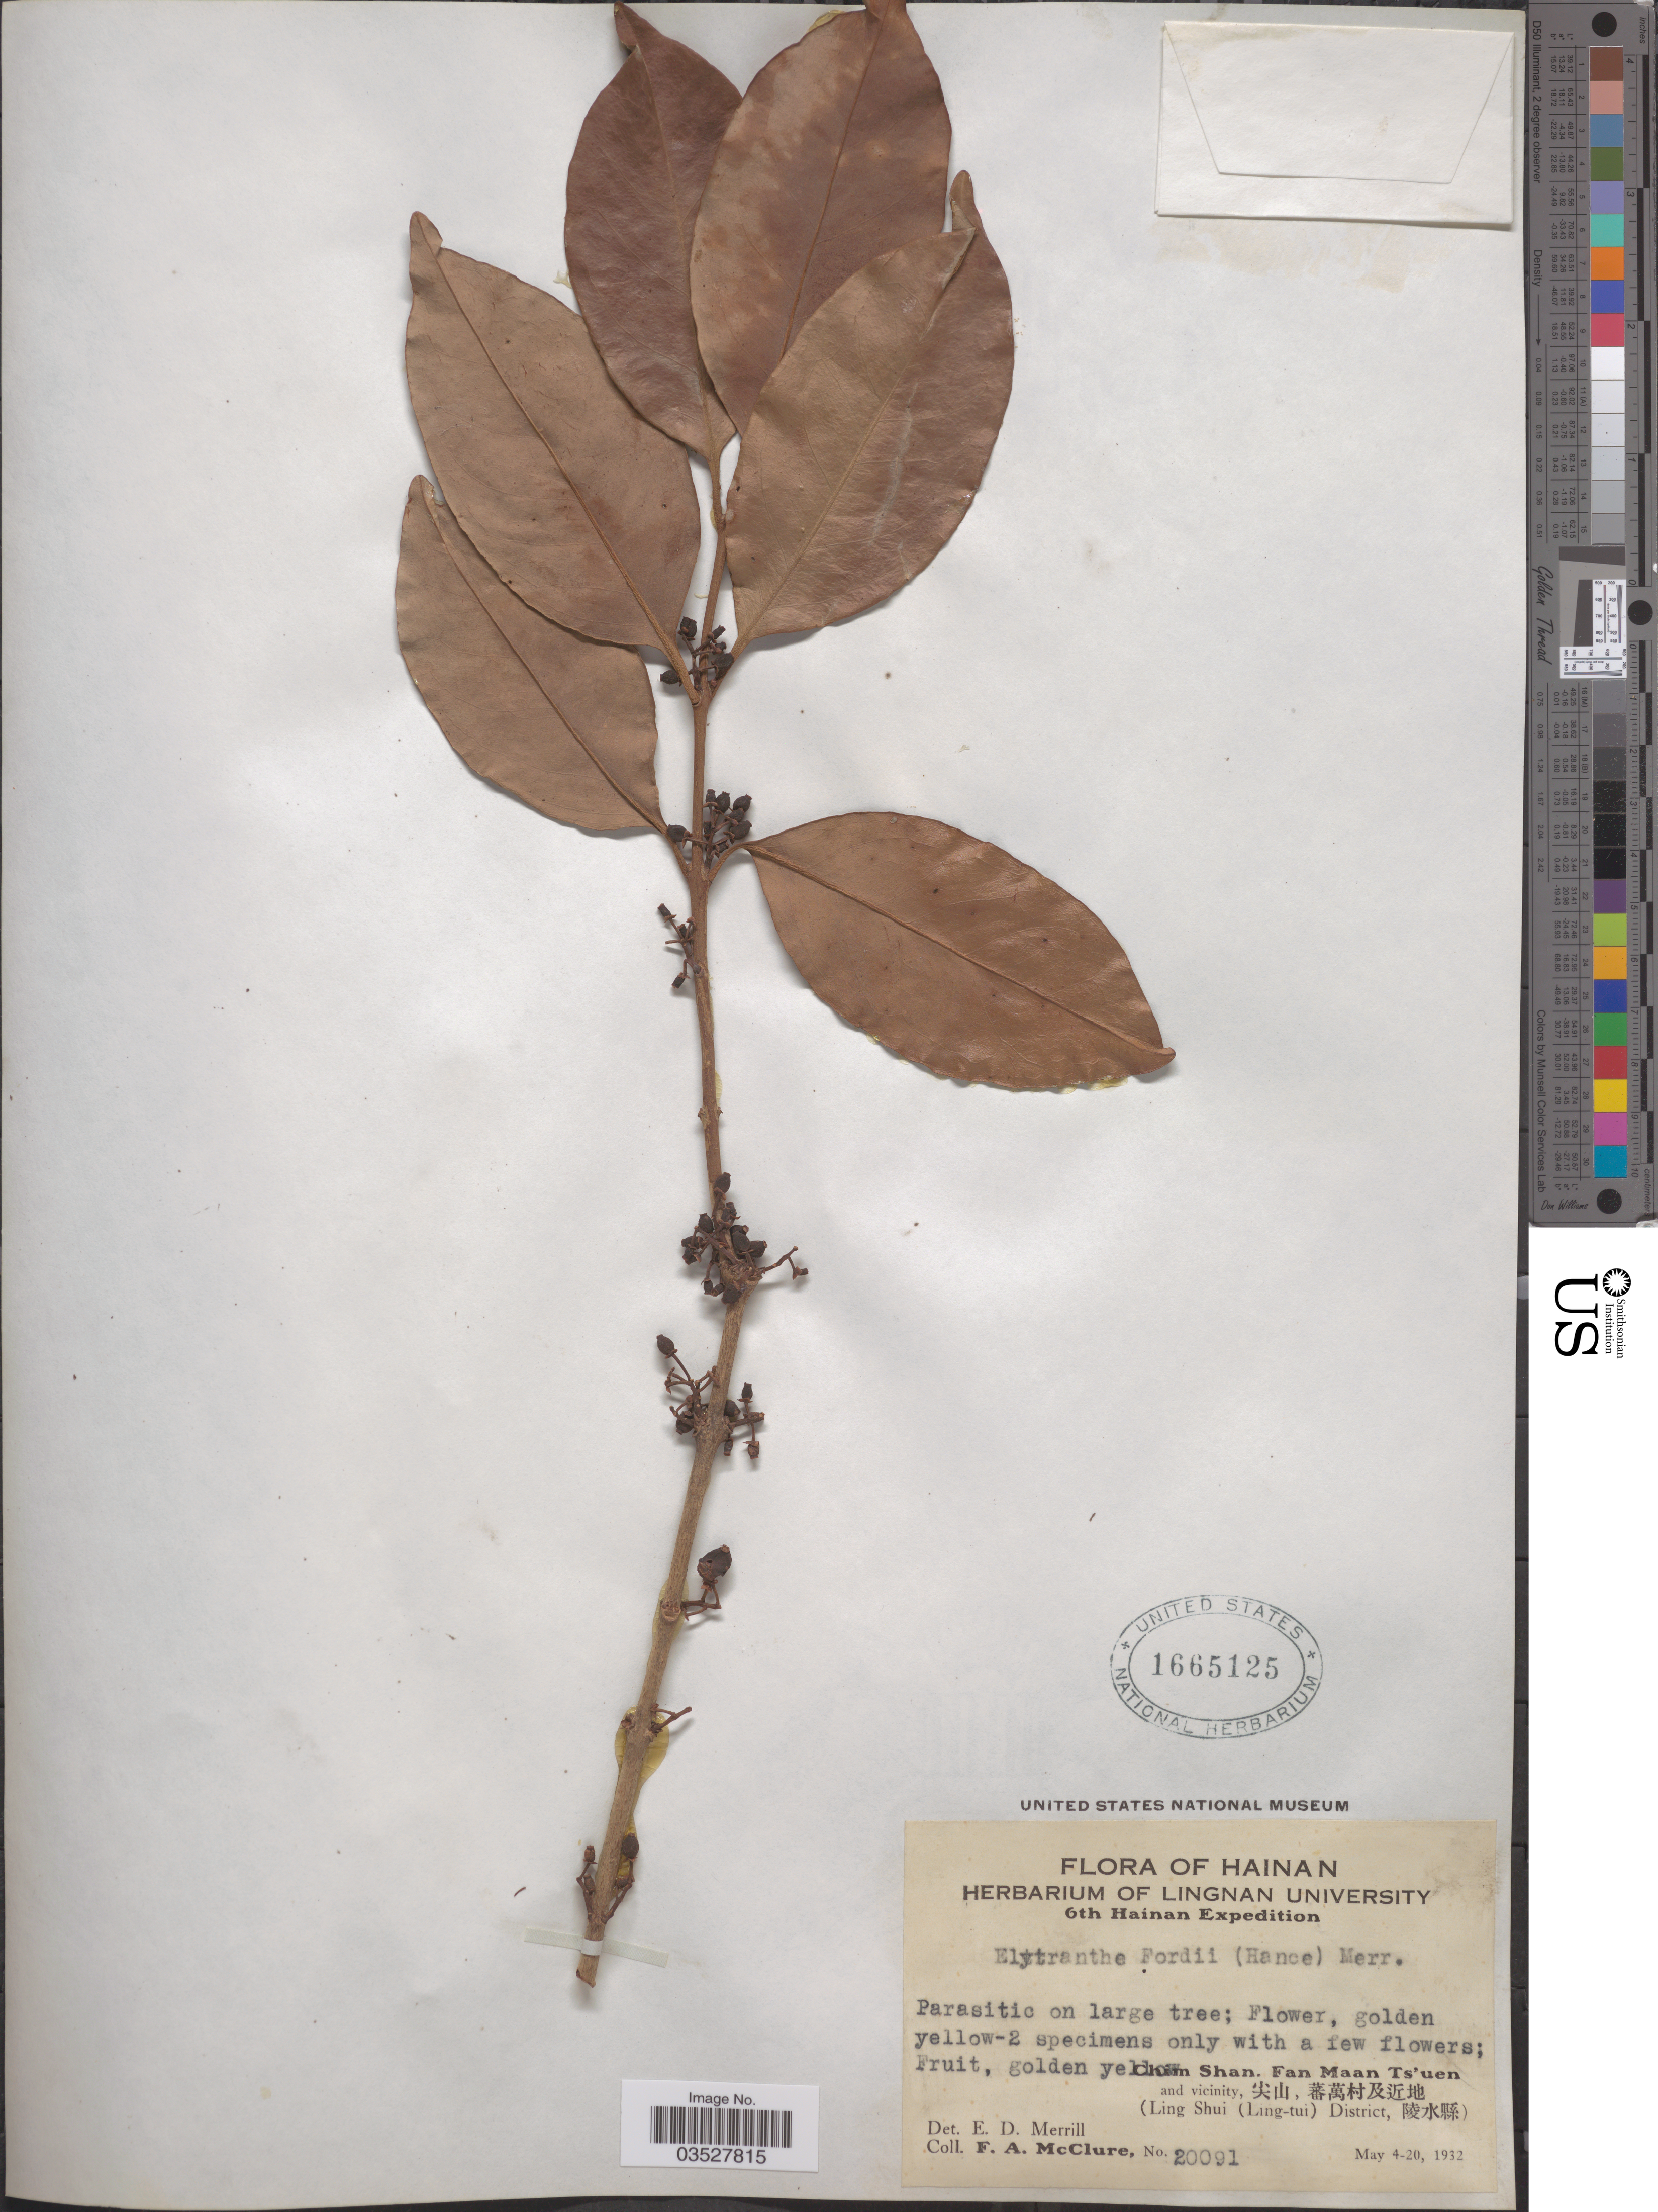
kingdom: Plantae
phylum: Tracheophyta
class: Magnoliopsida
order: Santalales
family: Loranthaceae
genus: Elytranthe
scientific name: Elytranthe fordii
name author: (Hance) Merr.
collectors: F. A. McClure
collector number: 20091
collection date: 1932-05-04/1932-05-20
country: China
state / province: Hainan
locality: Chim Shan, Fan Maan Ts'uen and vicinity, X, X. (Ling Shui (Ling-tui) District, X).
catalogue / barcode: US 1665125